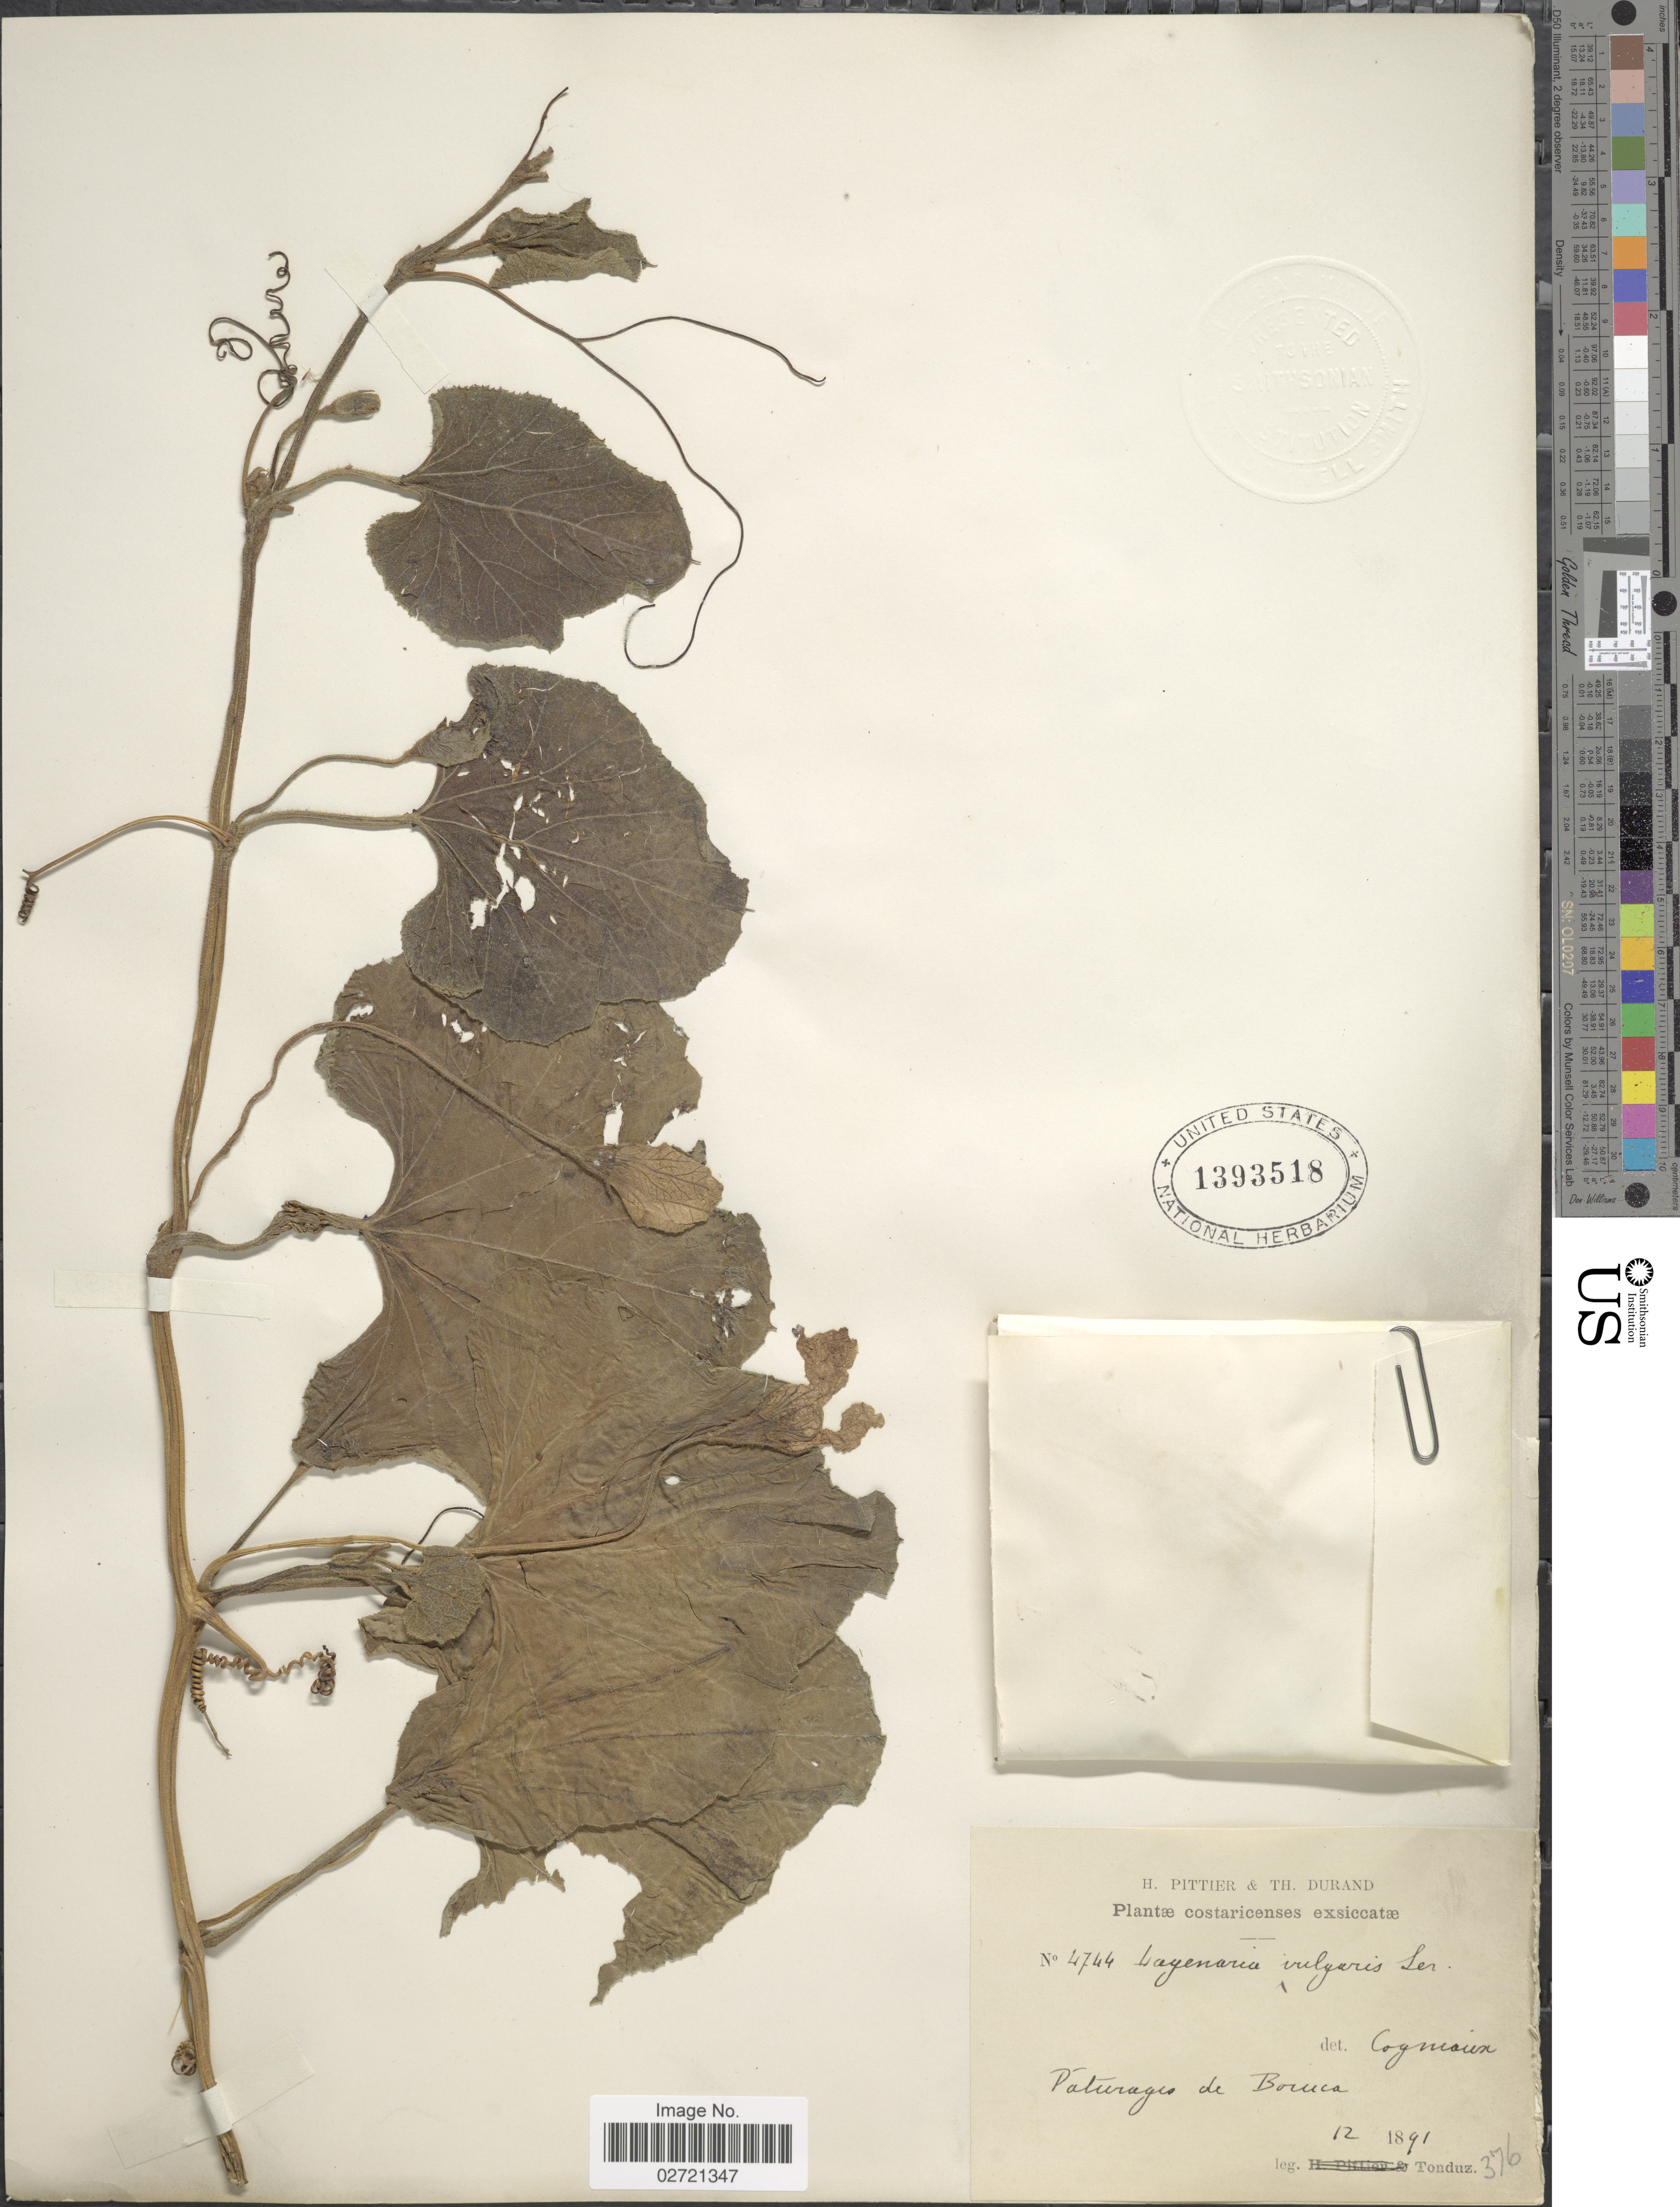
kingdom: Plantae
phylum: Tracheophyta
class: Magnoliopsida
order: Cucurbitales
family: Cucurbitaceae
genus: Lagenaria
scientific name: Lagenaria siceraria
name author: (Molina) Standl.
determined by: Nee, Michael H.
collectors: A. Tonduz, H. F. Pittier & T. Durand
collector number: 4744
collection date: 1891-12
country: Costa Rica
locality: Paturages de Boruca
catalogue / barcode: US 1393518